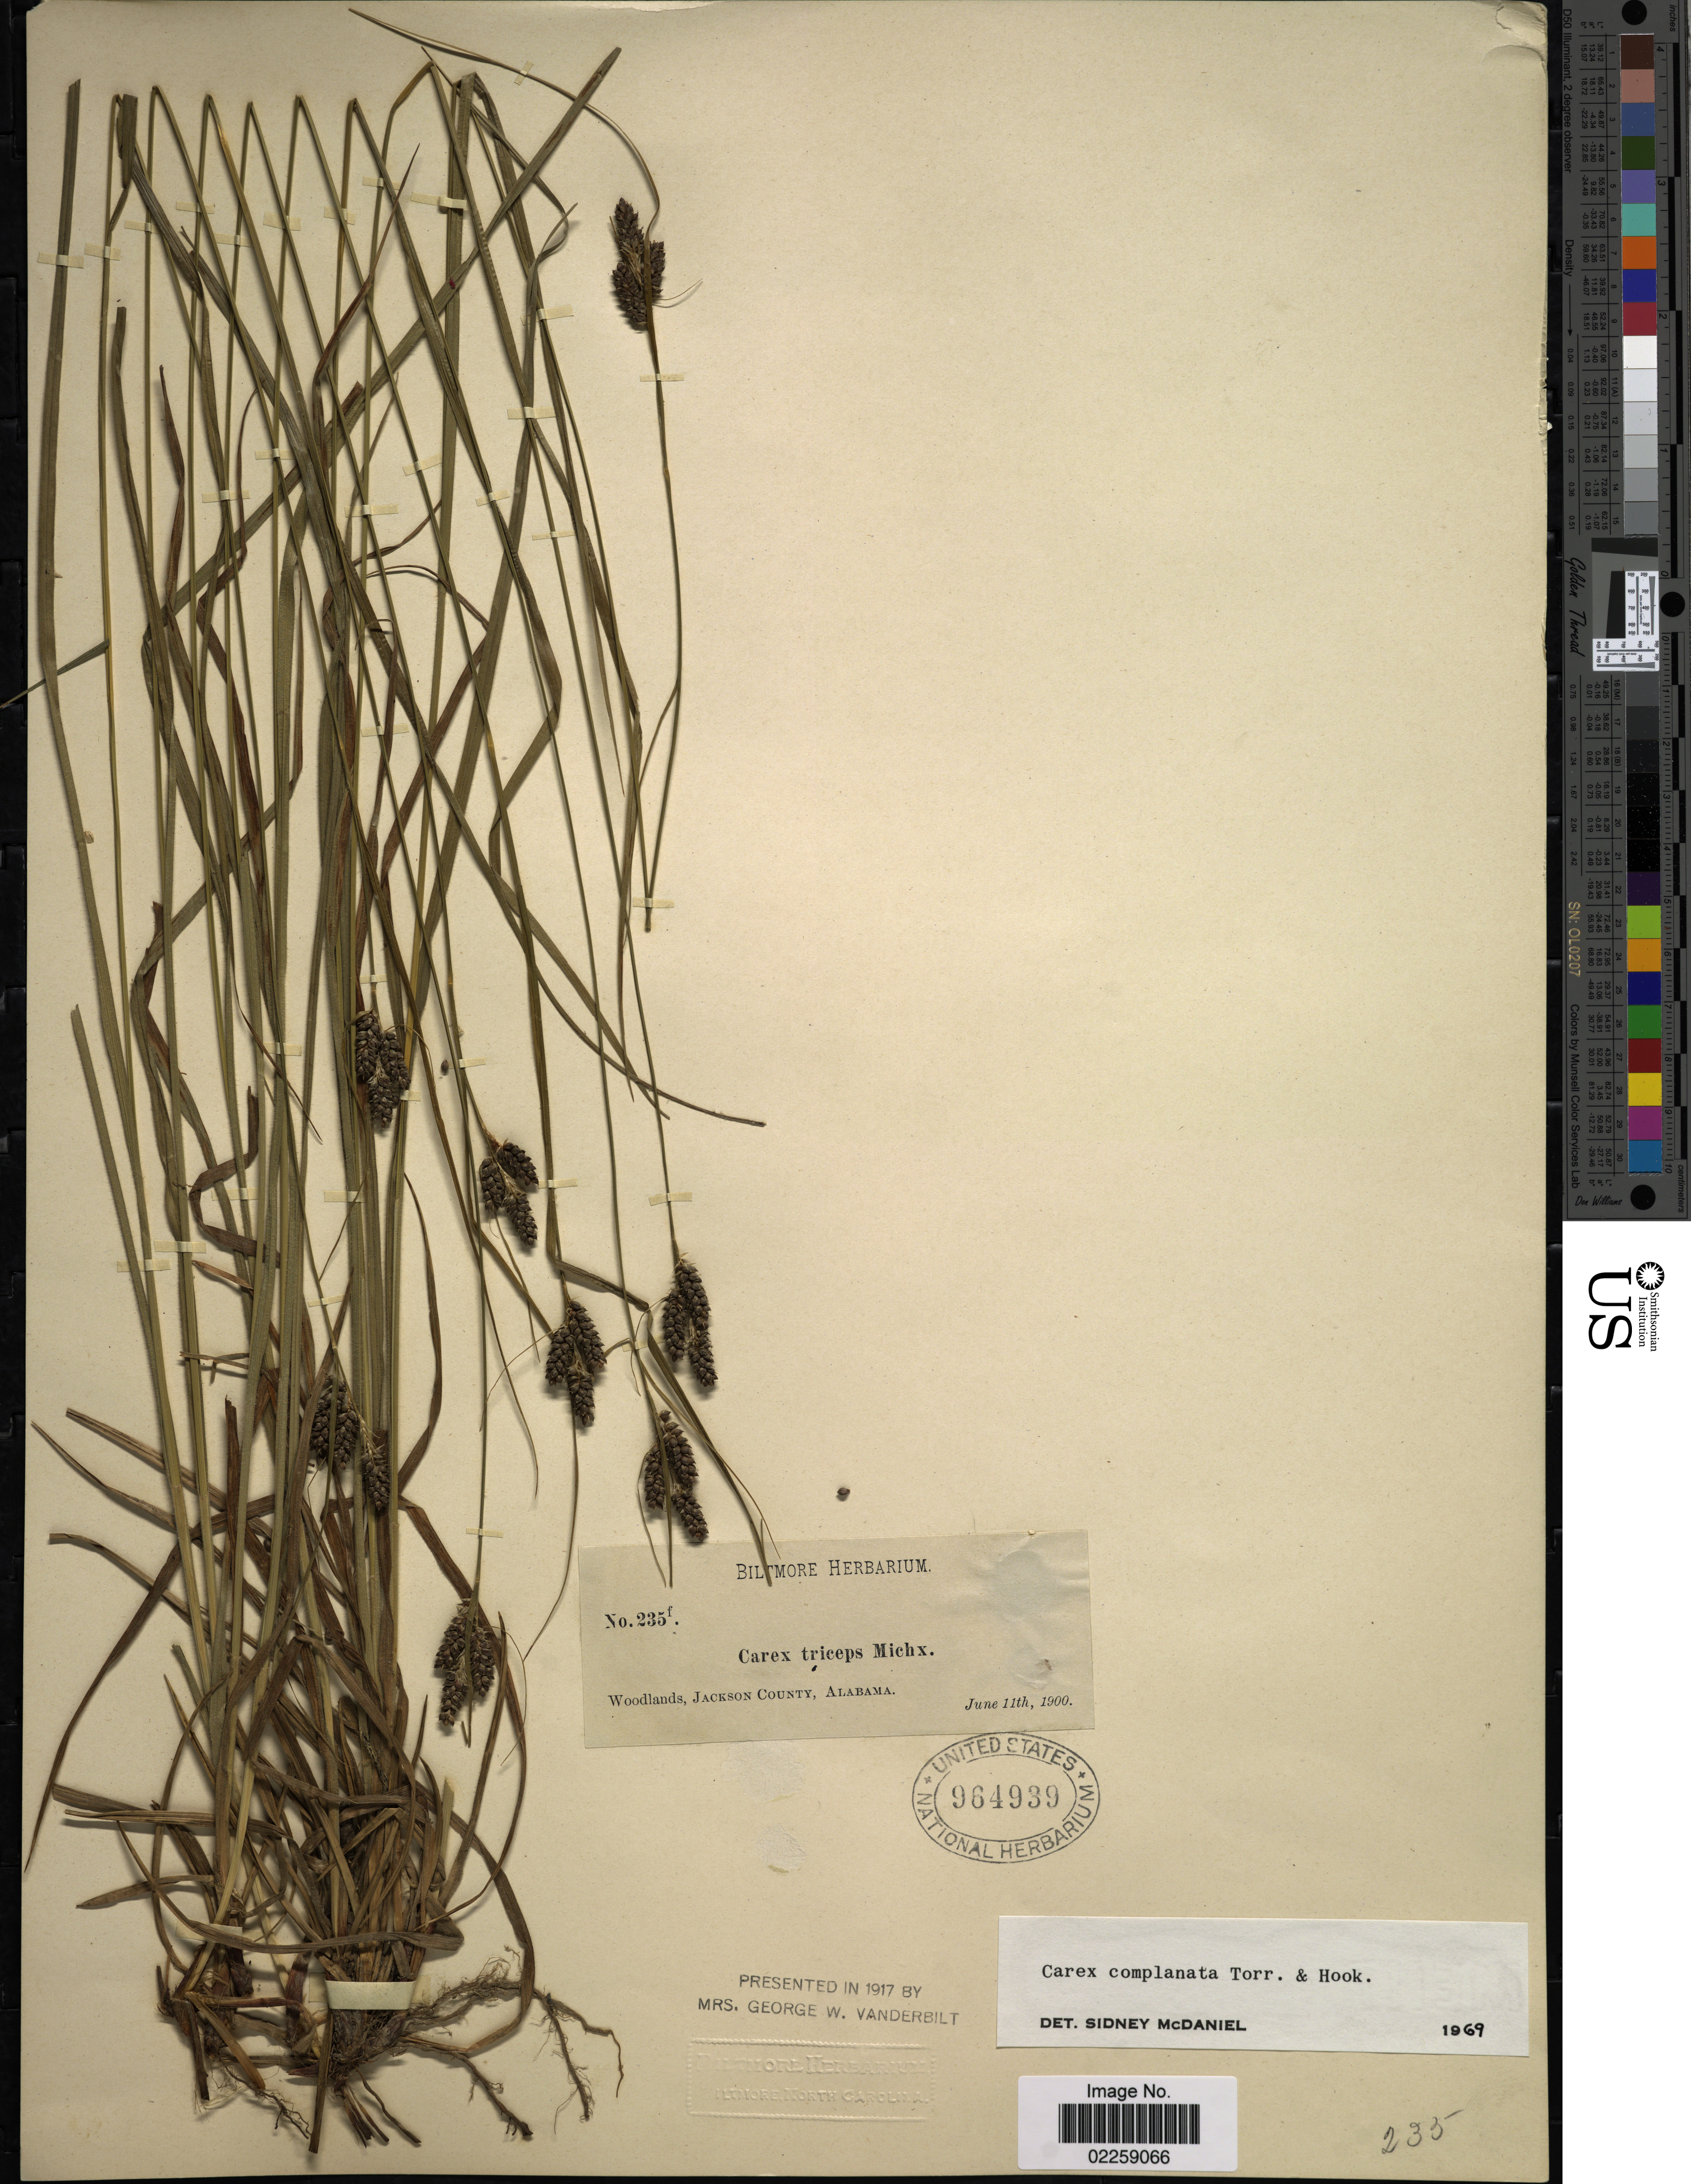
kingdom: Plantae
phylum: Tracheophyta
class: Liliopsida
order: Poales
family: Cyperaceae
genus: Carex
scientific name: Carex complanata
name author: Torr. & Hook.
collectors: ex herb. Biltmore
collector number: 235F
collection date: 1900-06-11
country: United States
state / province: Alabama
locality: Woodlands, Jackson County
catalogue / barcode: US 964939